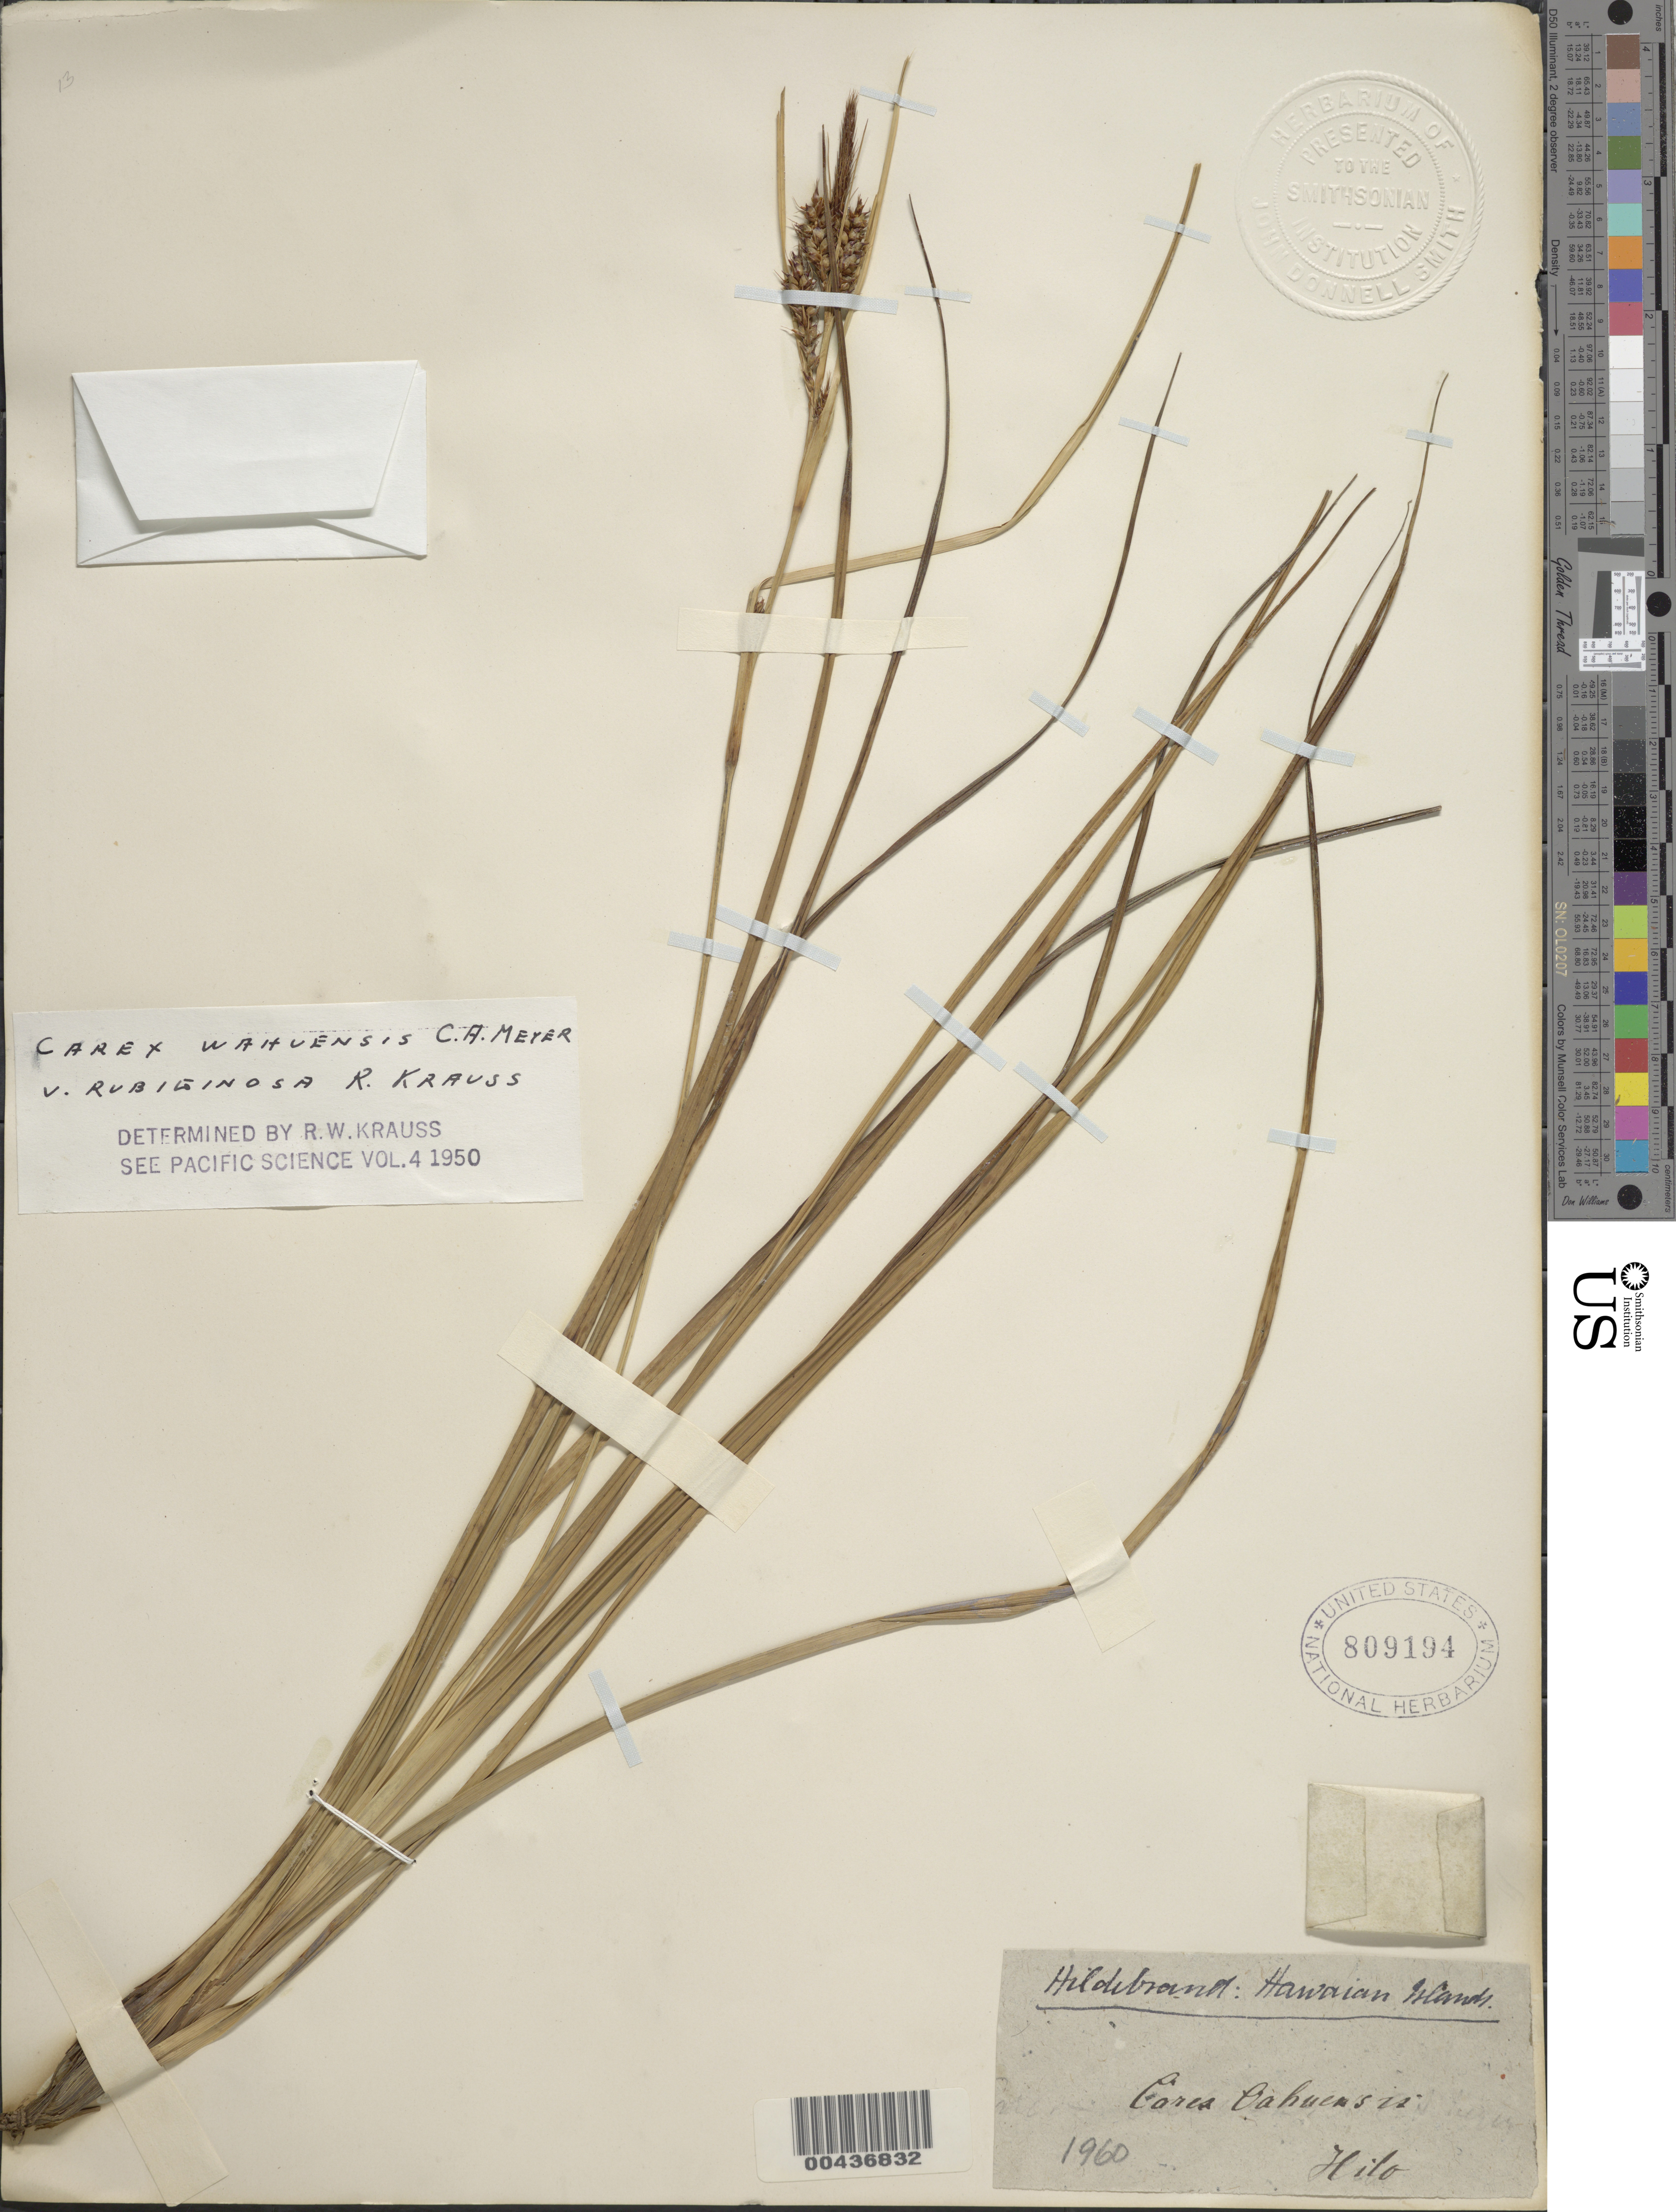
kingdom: Plantae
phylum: Tracheophyta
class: Liliopsida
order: Poales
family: Cyperaceae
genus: Carex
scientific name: Carex wahuensis subsp. rubiginosa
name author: (R.W. Krauss) T. Koyama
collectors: W. Hillebrand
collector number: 1960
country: United States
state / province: Hawaii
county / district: Hawaii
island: Hawaii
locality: Hilo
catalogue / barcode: US 809194